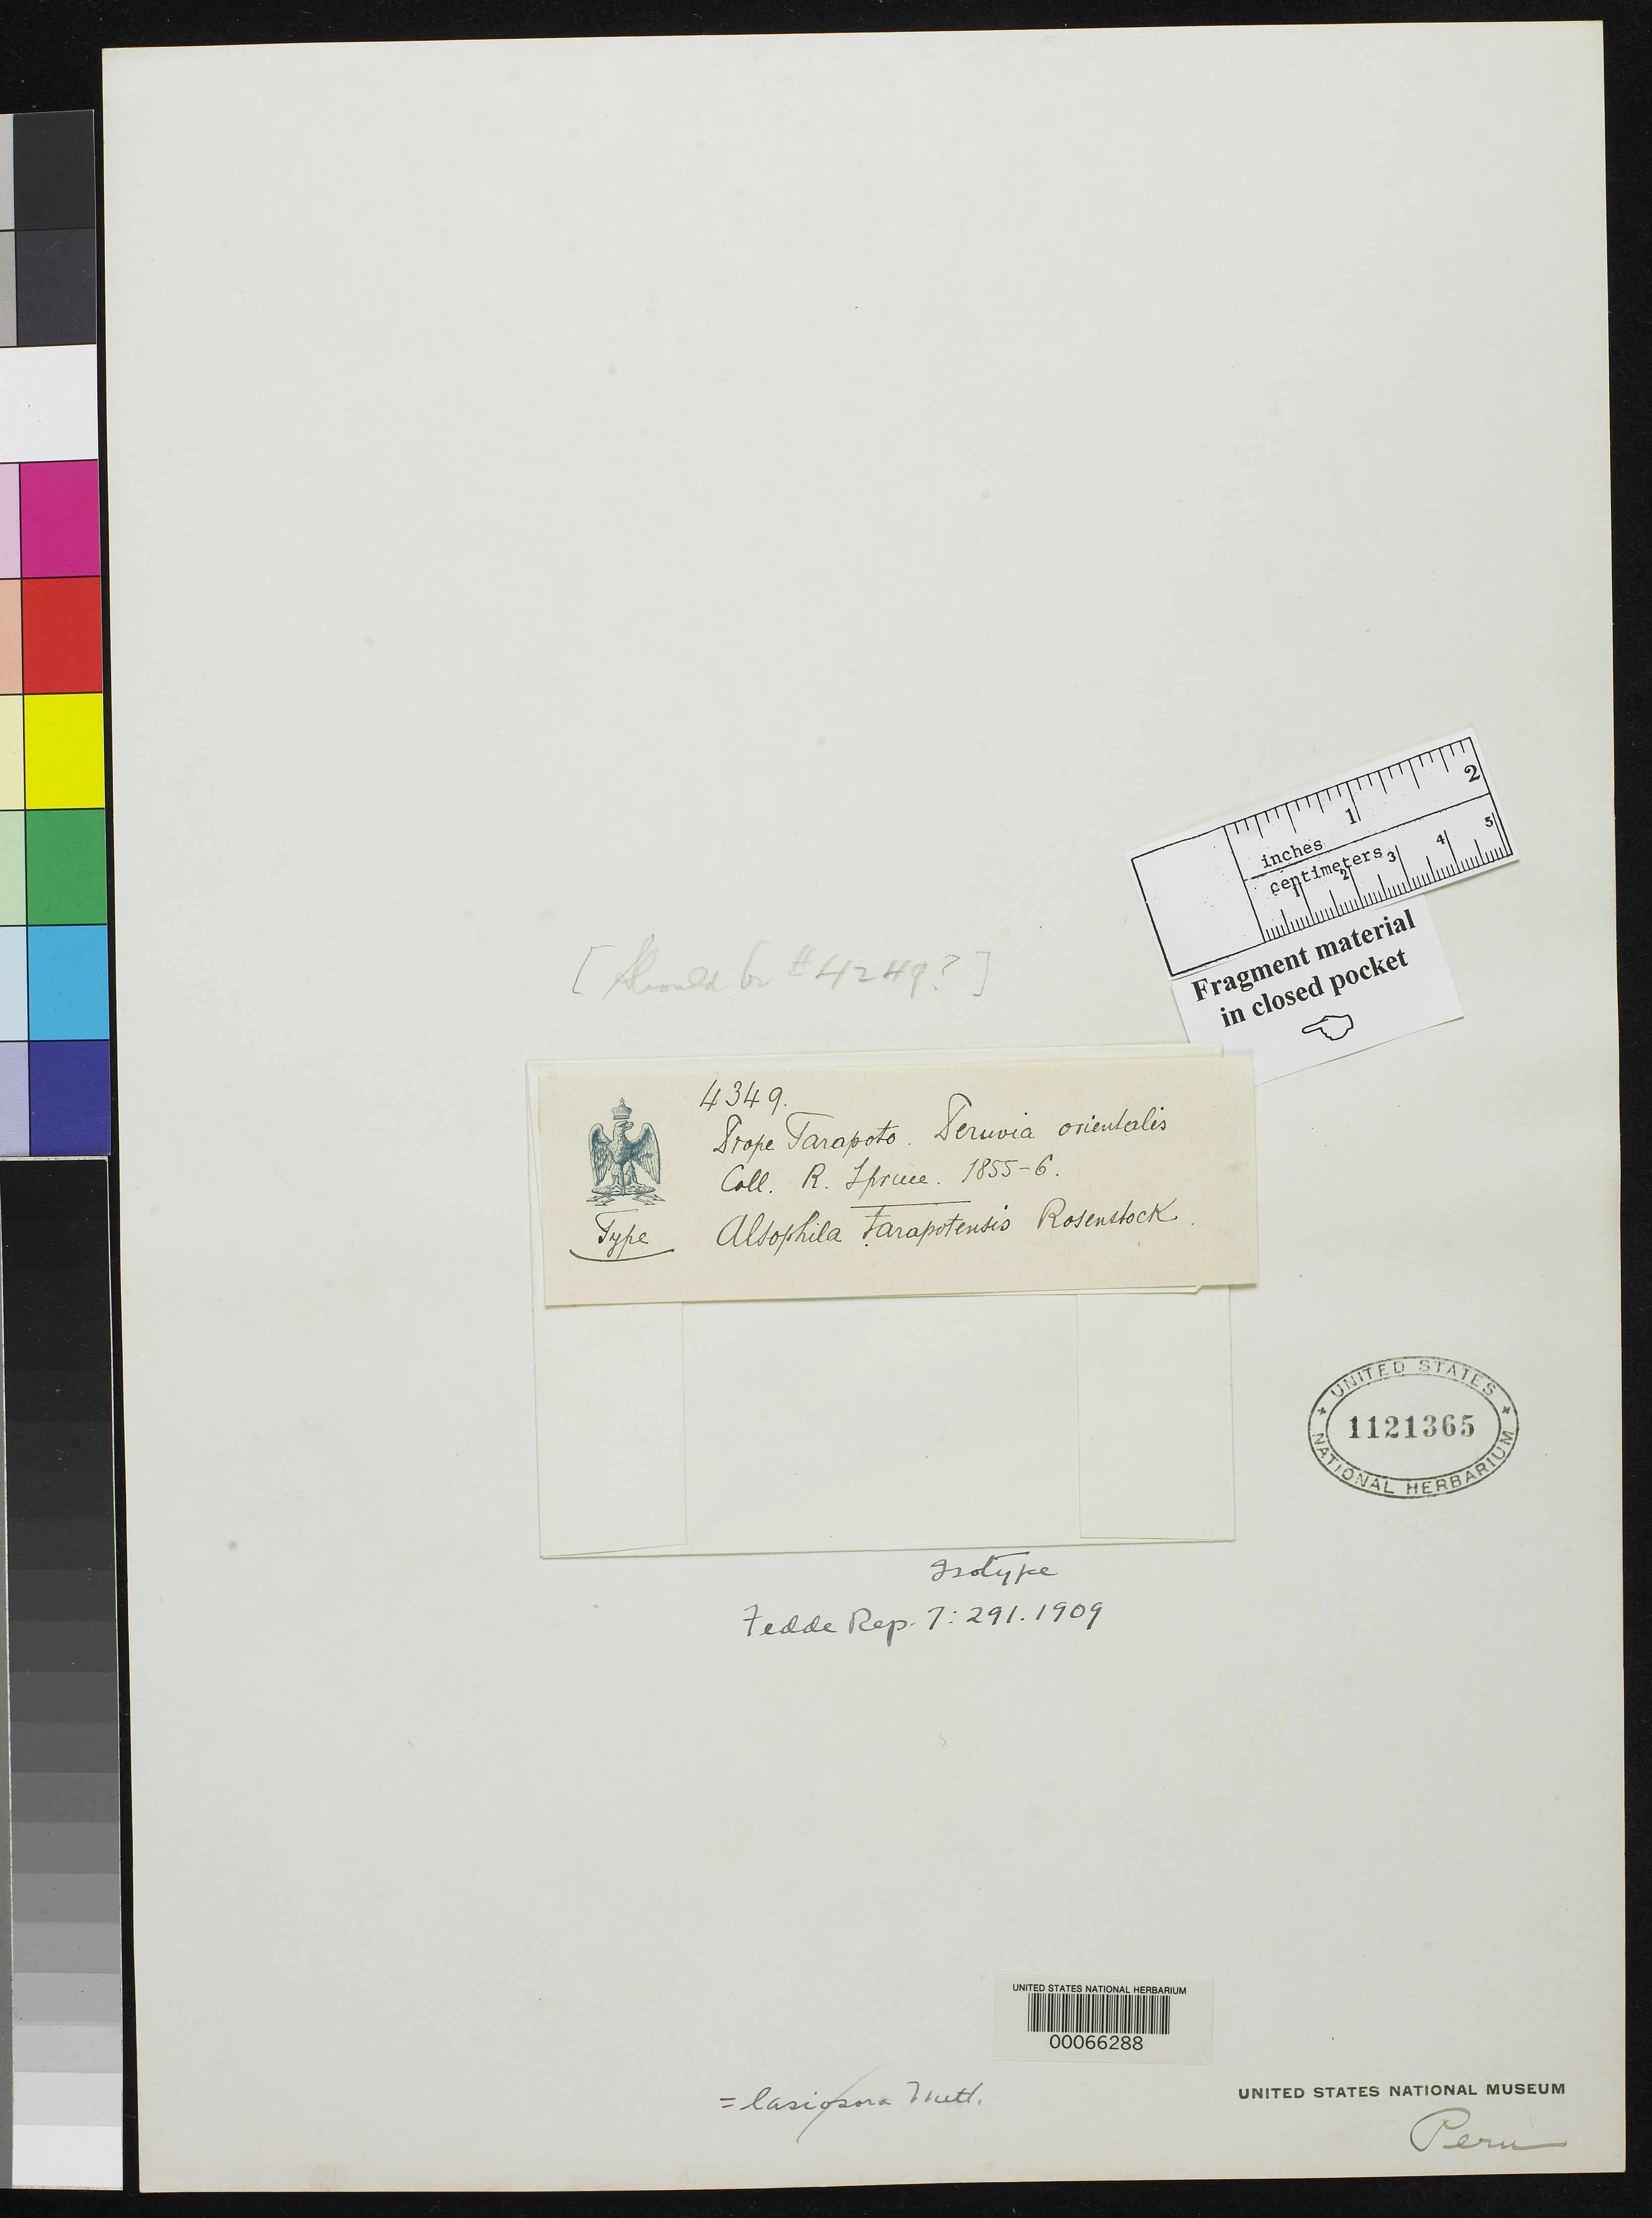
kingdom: Plantae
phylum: Tracheophyta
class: Polypodiopsida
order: Cyatheales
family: Cyatheaceae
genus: Alsophila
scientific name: Alsophila tarapotensis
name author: Rosenst.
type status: Isotype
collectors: R. Spruce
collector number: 4349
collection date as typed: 1855 to -- --- 1856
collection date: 1855/1856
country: Peru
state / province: San Martín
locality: prope Tarapoto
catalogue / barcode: US 1121365